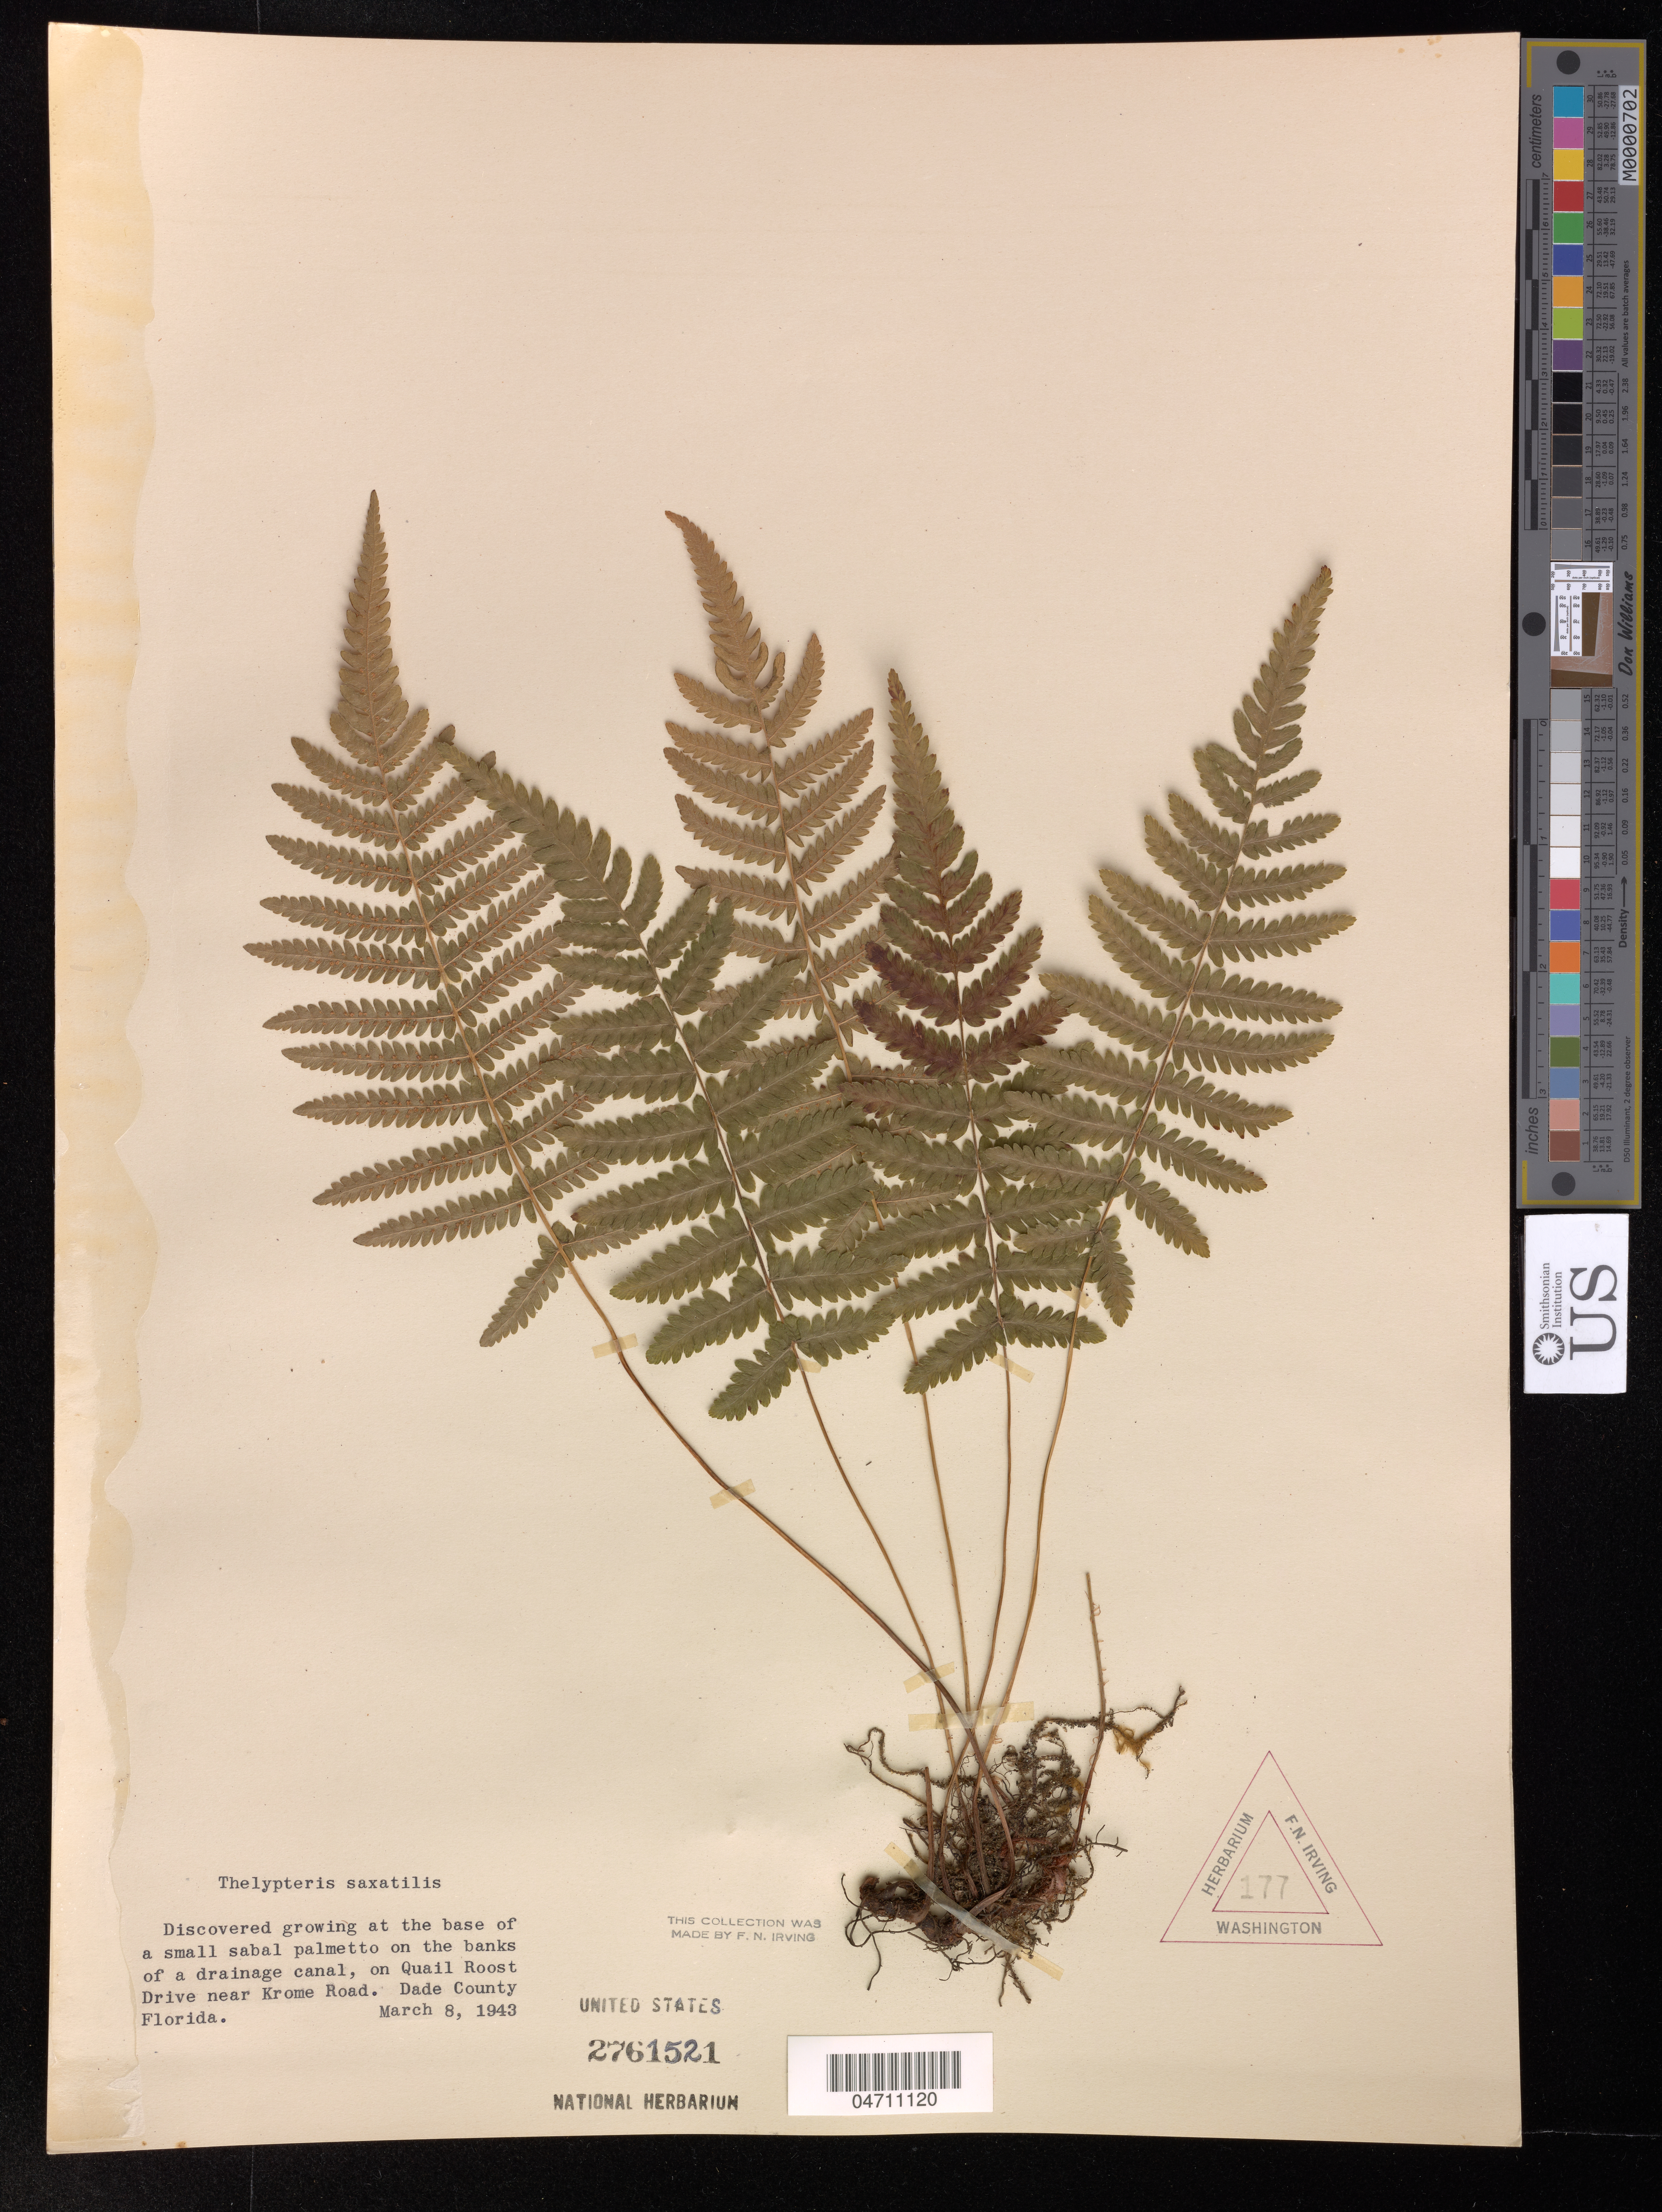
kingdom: Plantae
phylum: Tracheophyta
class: Polypodiopsida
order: Polypodiales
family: Thelypteridaceae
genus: Thelypteris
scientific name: Thelypteris saxatilis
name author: (R.P. St. John) M. Broun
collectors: F. Irving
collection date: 1943-03-08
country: United States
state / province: Florida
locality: On Quail Roost Drive near Krome Road. Dade County.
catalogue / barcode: US 2761521